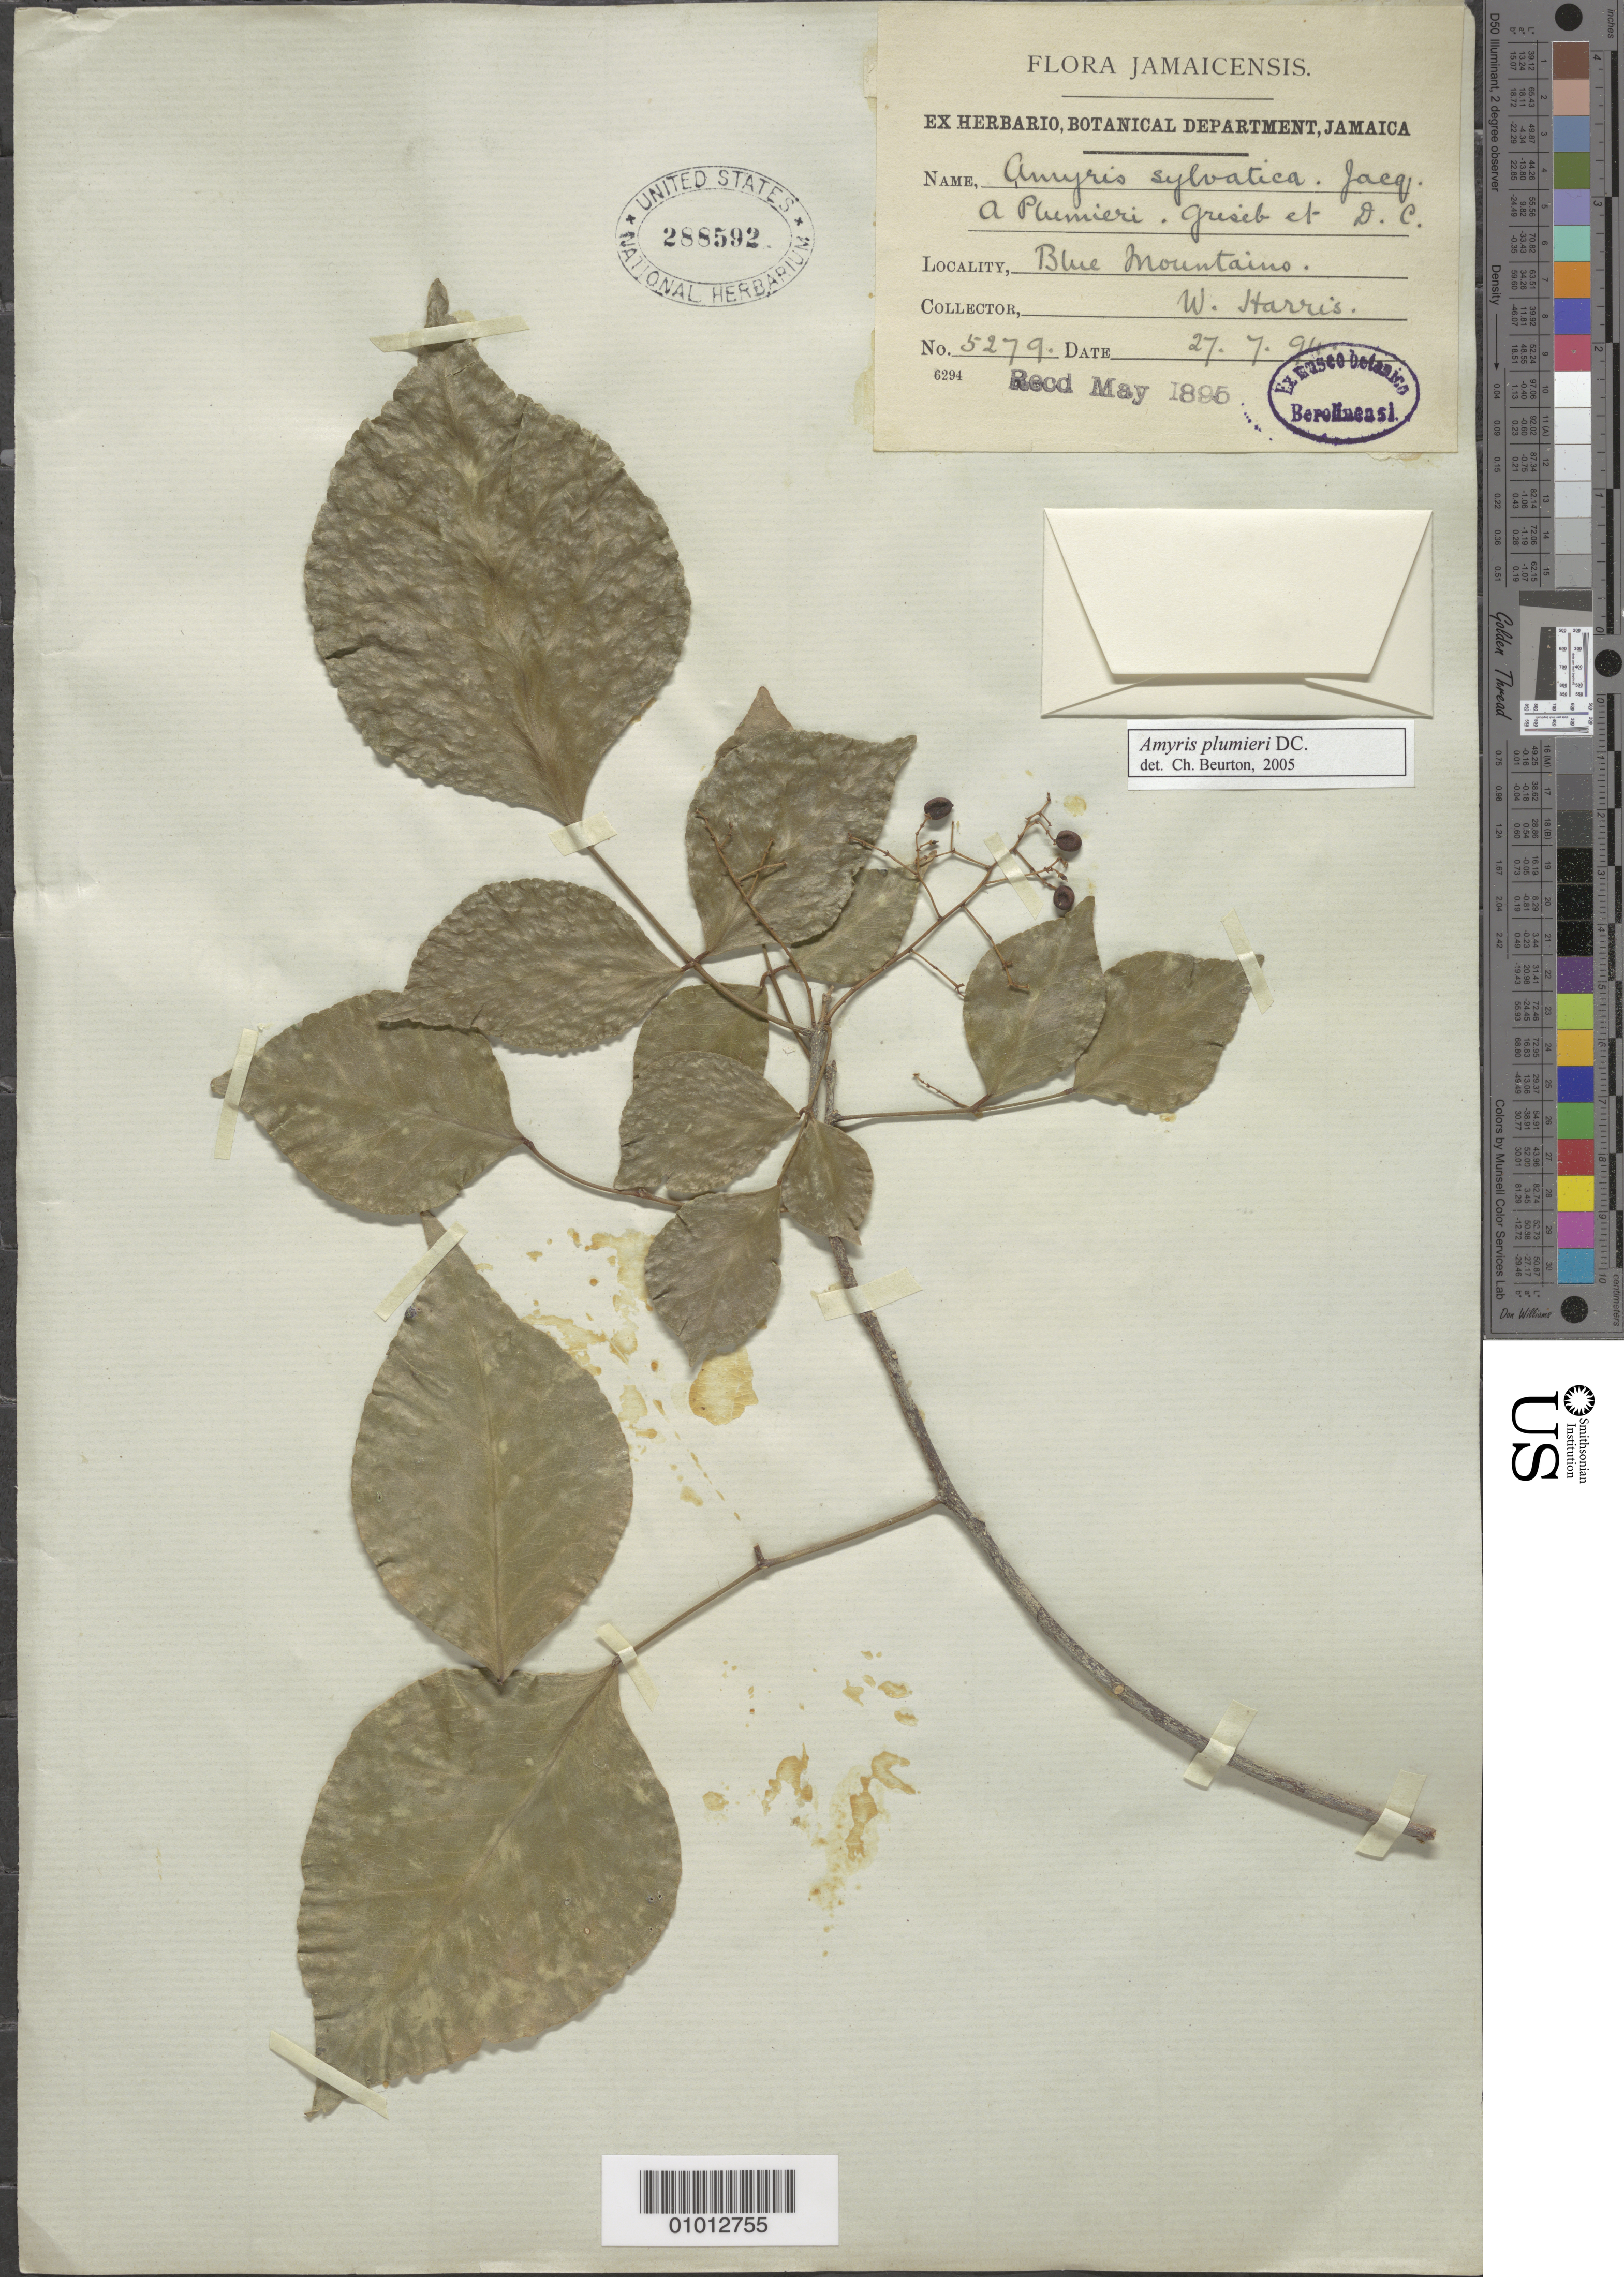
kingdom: Plantae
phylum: Tracheophyta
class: Magnoliopsida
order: Sapindales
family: Rutaceae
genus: Amyris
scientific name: Amyris plumieri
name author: DC.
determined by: Beurton, C.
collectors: W. Harris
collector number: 5279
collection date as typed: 27 Jul 1894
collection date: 1894-07-27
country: Jamaica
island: Jamaica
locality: Blue Mountains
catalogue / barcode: US 288592